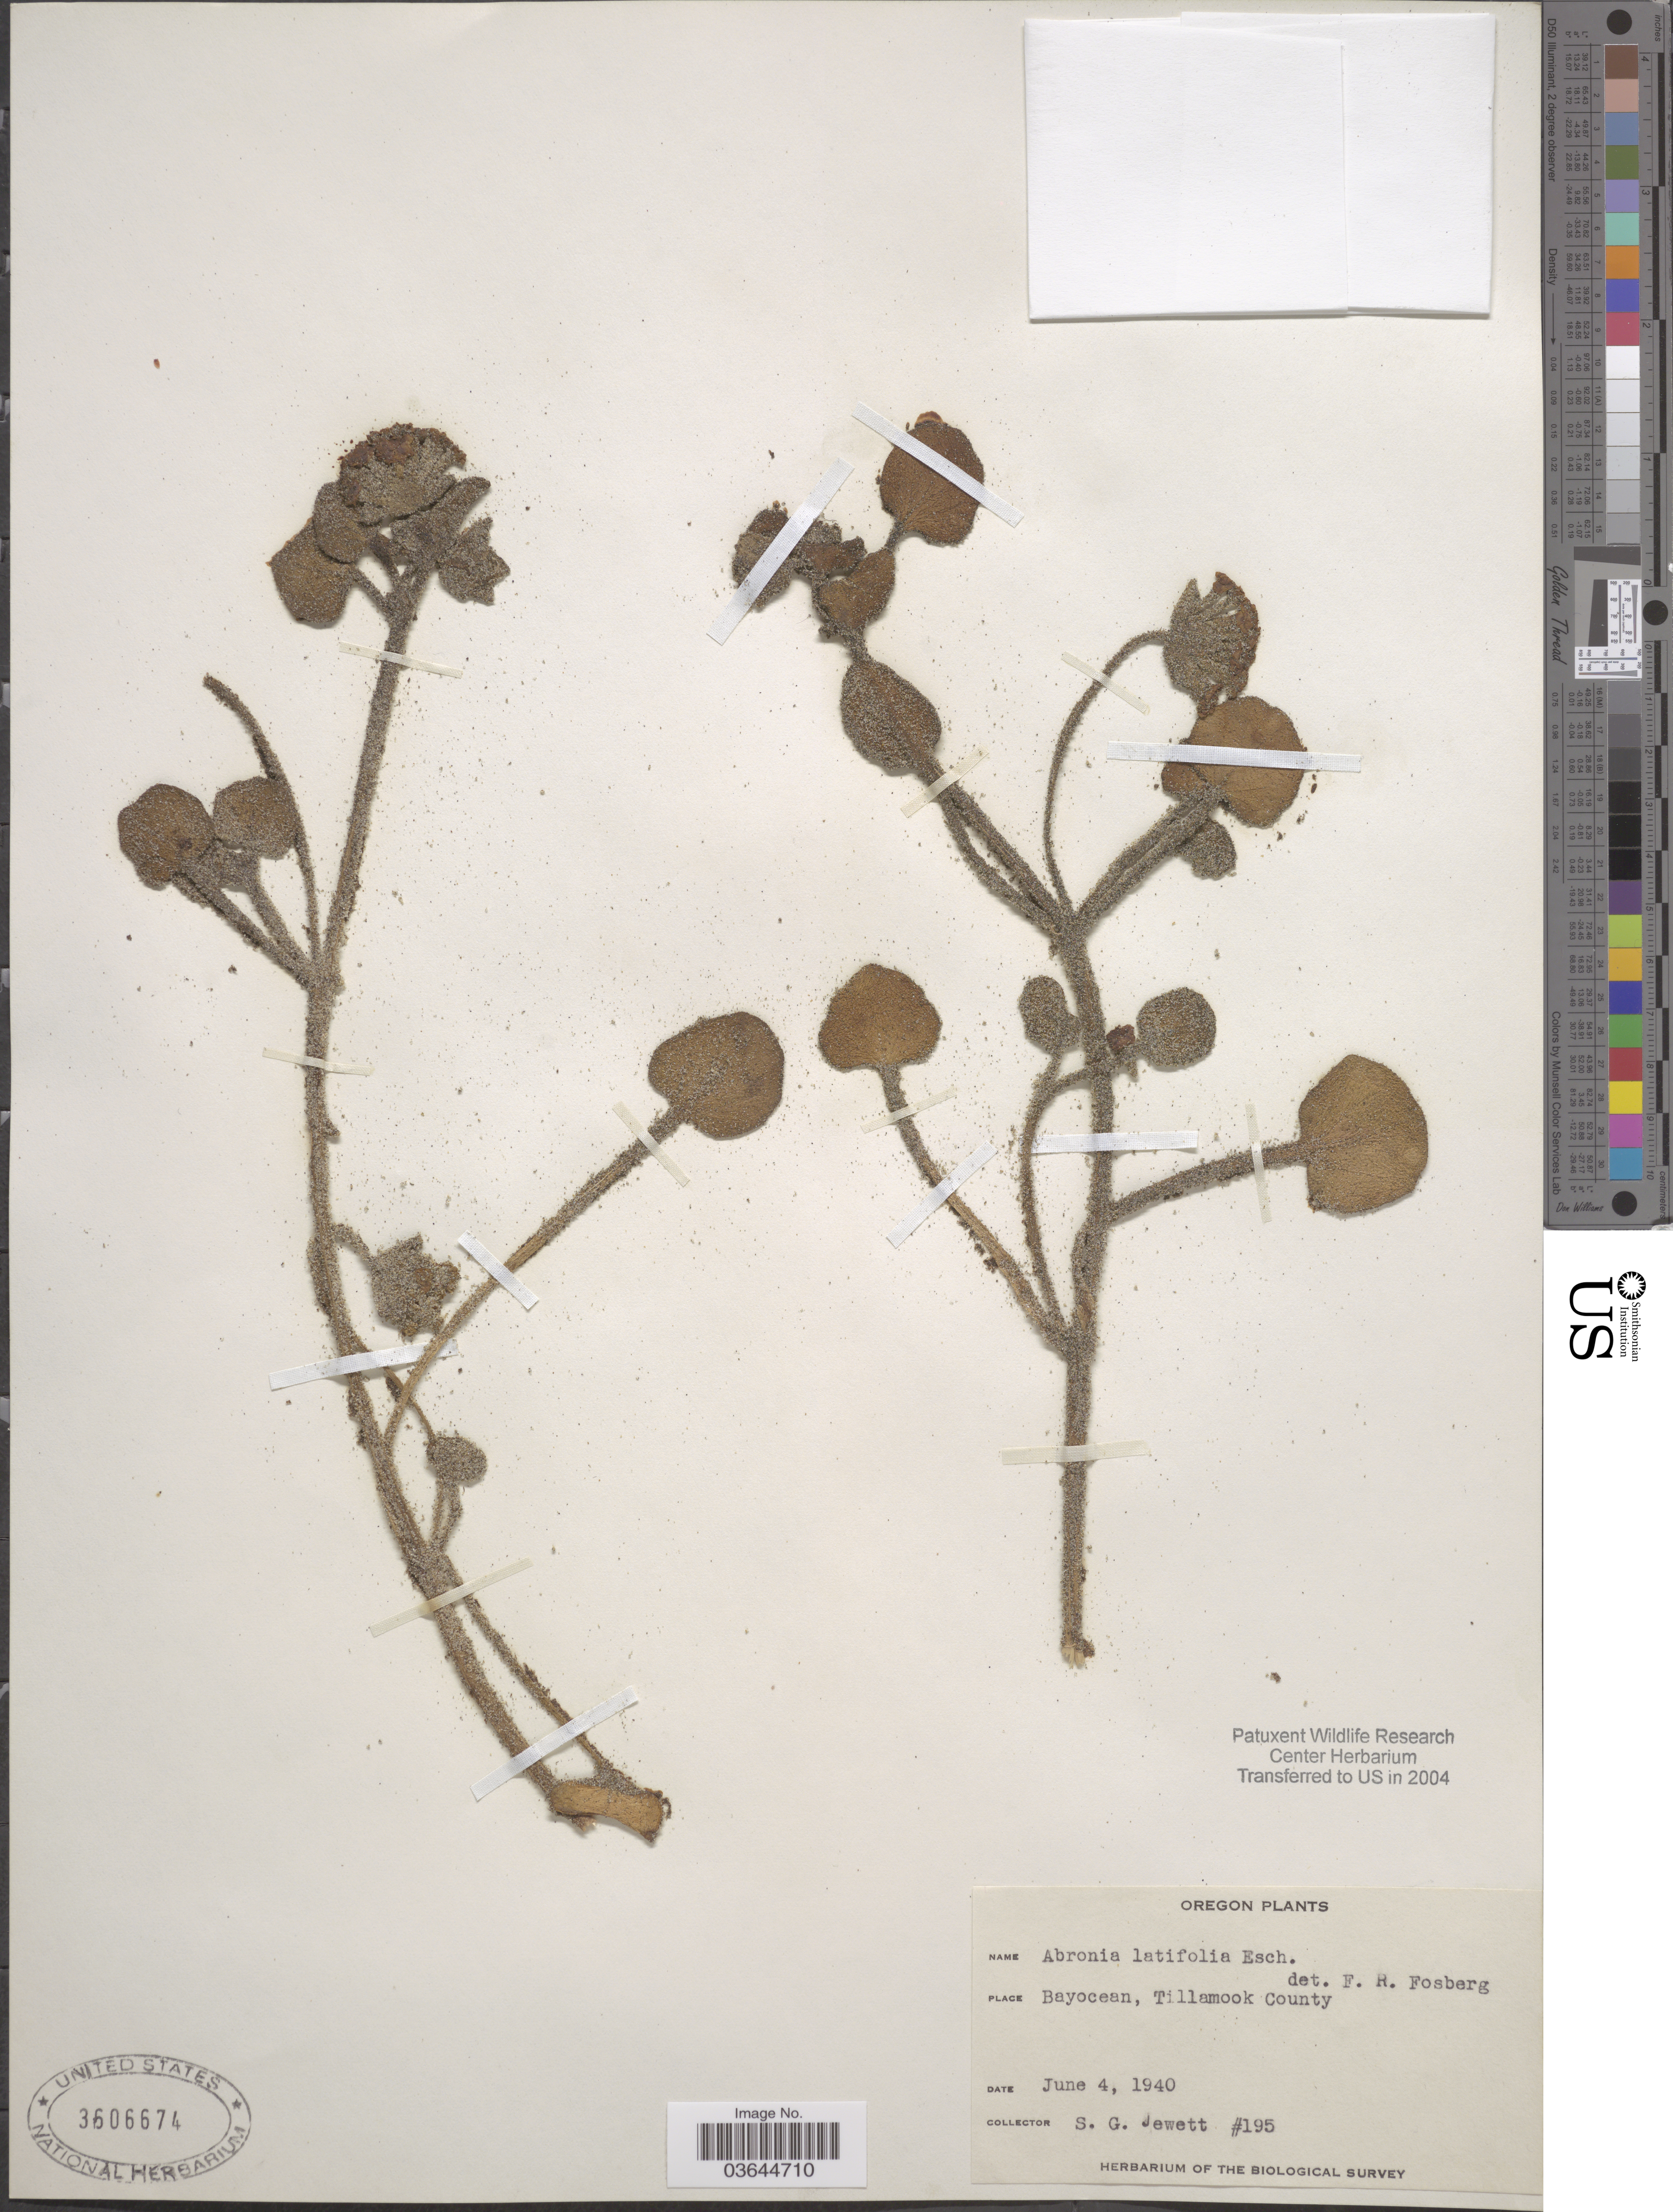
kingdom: Plantae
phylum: Tracheophyta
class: Magnoliopsida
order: Caryophyllales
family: Nyctaginaceae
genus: Abronia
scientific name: Abronia latifolia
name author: Eschsch.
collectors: S. Jewett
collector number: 195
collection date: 1940-06-04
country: United States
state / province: Oregon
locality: Bayocean, Tillamook County.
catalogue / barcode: US 3606674